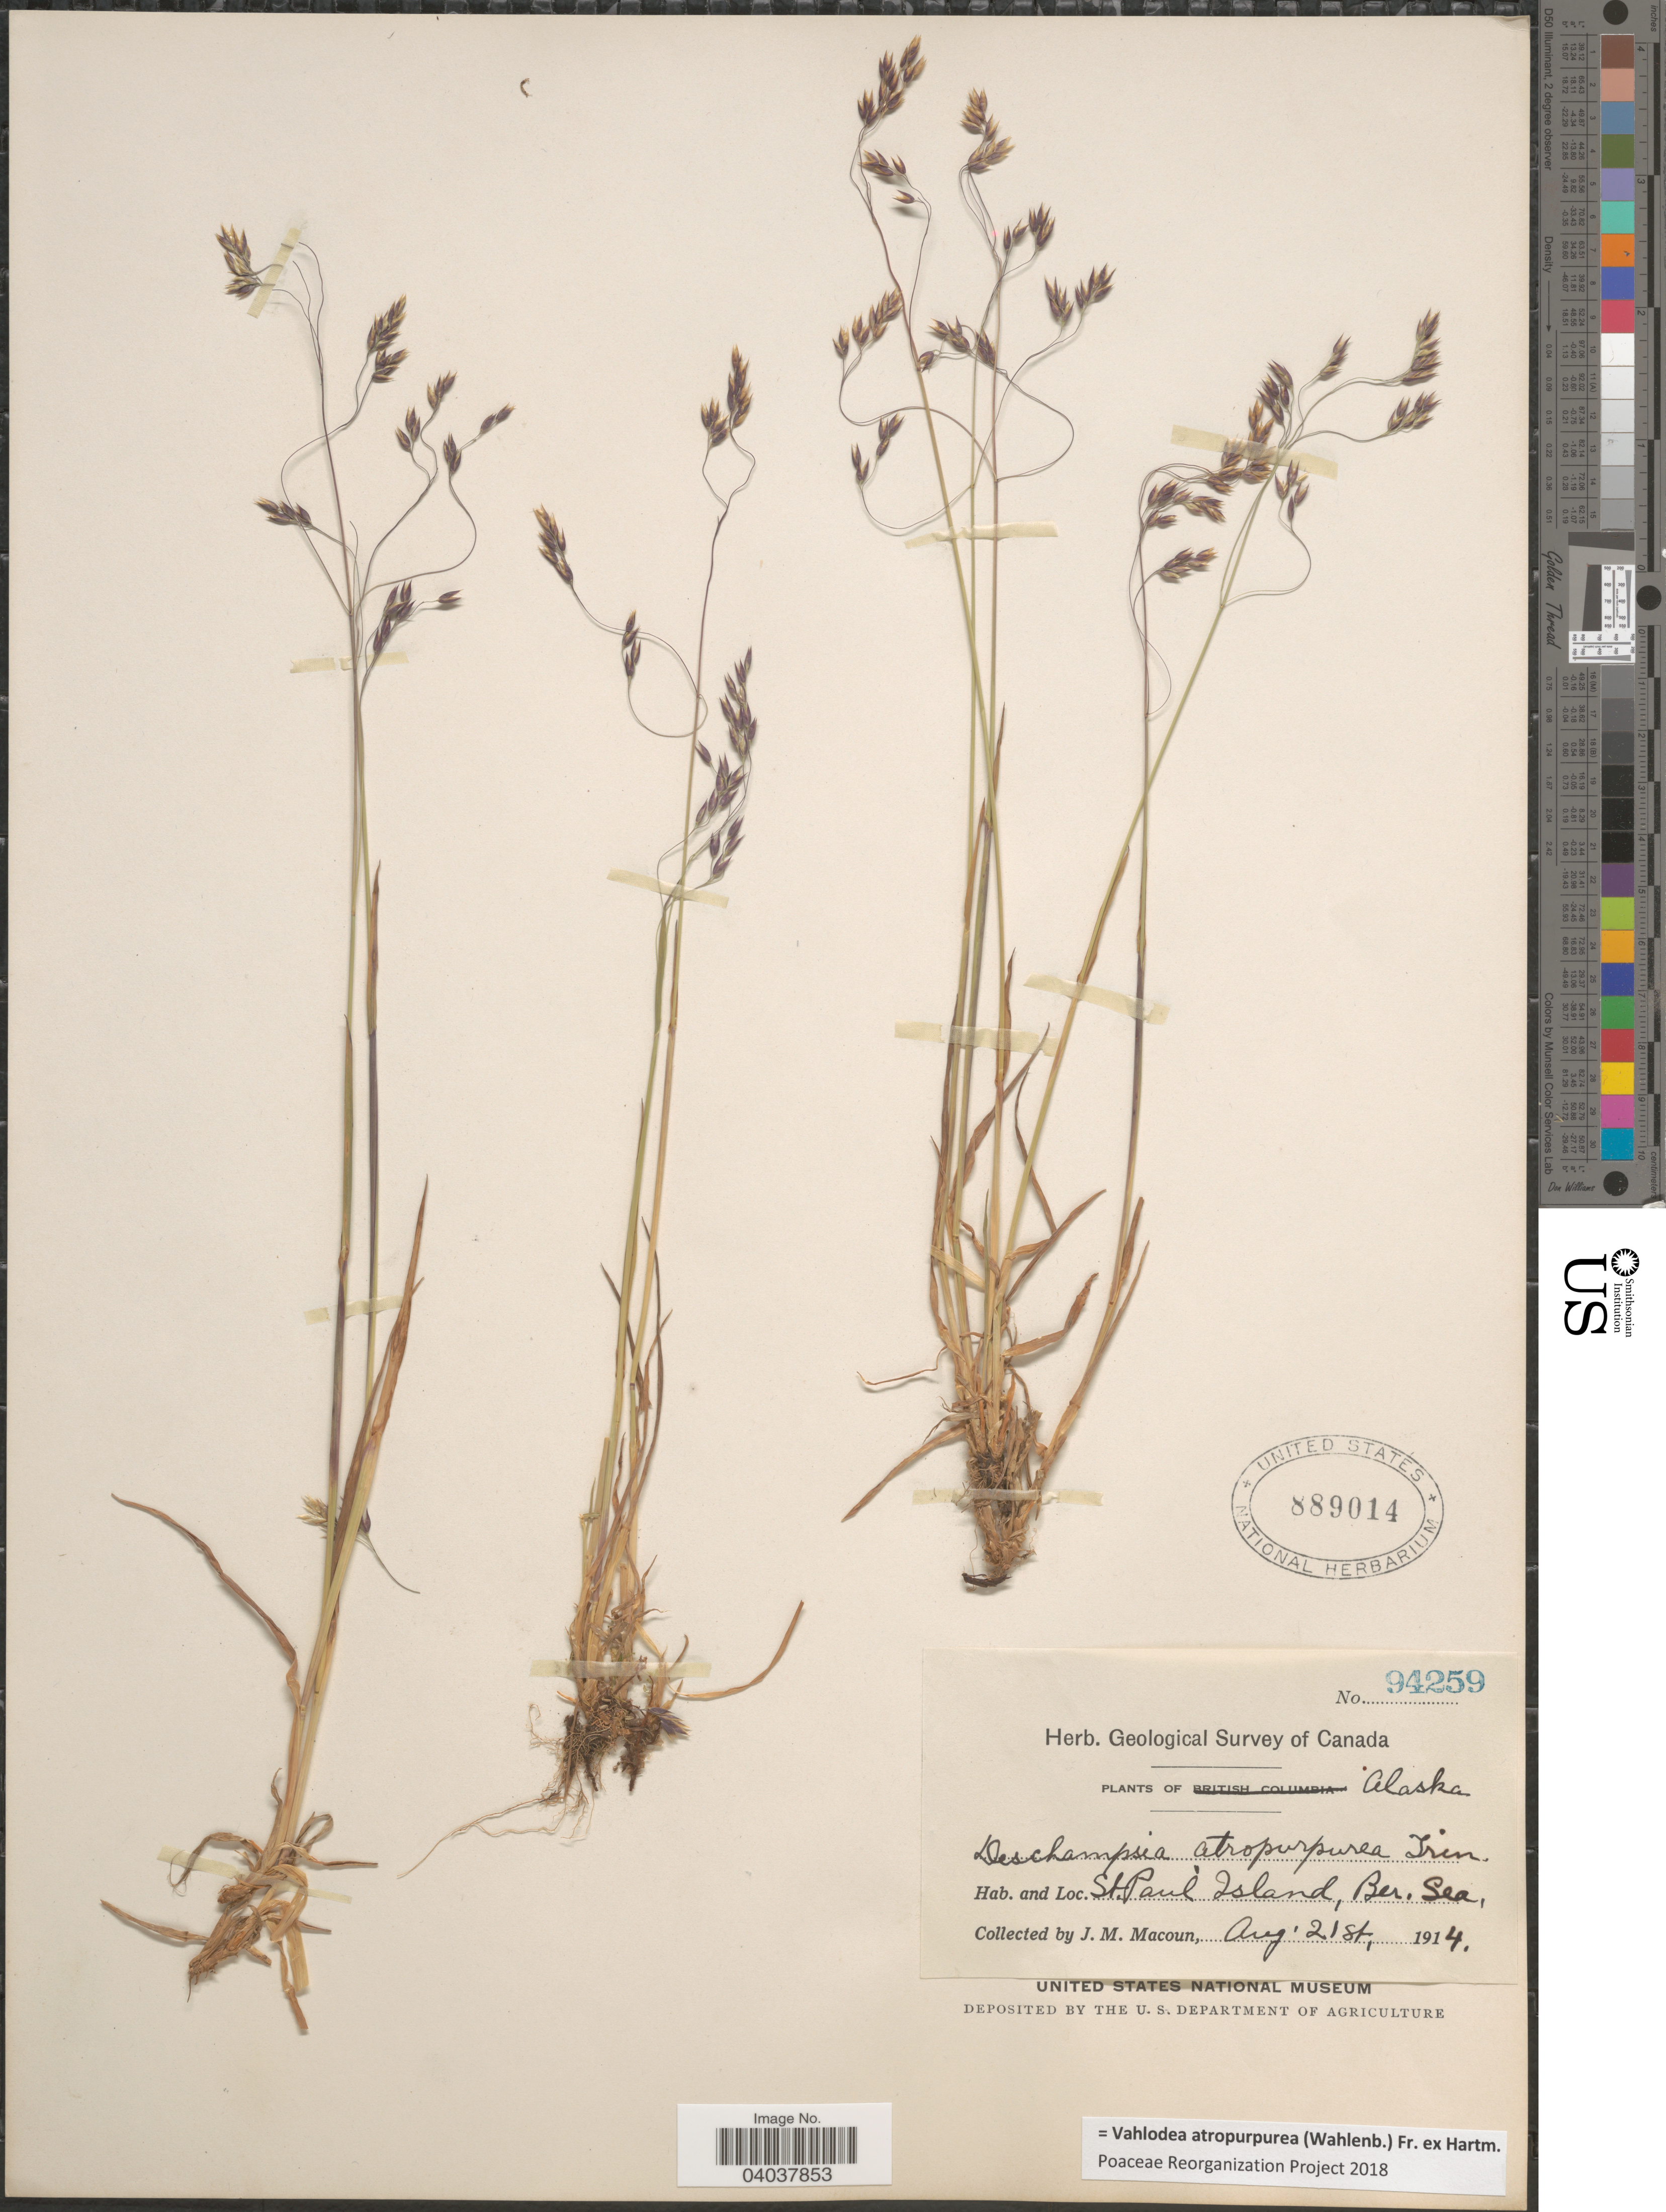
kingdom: Plantae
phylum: Tracheophyta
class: Liliopsida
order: Poales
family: Poaceae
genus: Vahlodea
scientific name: Vahlodea atropurpurea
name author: (Wahlenb.) Fr. ex Hartm.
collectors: J. M. Macoun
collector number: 94259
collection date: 1914-08-21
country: United States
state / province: Alaska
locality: St. Paul Island, Ber. Sea.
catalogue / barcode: US 889014